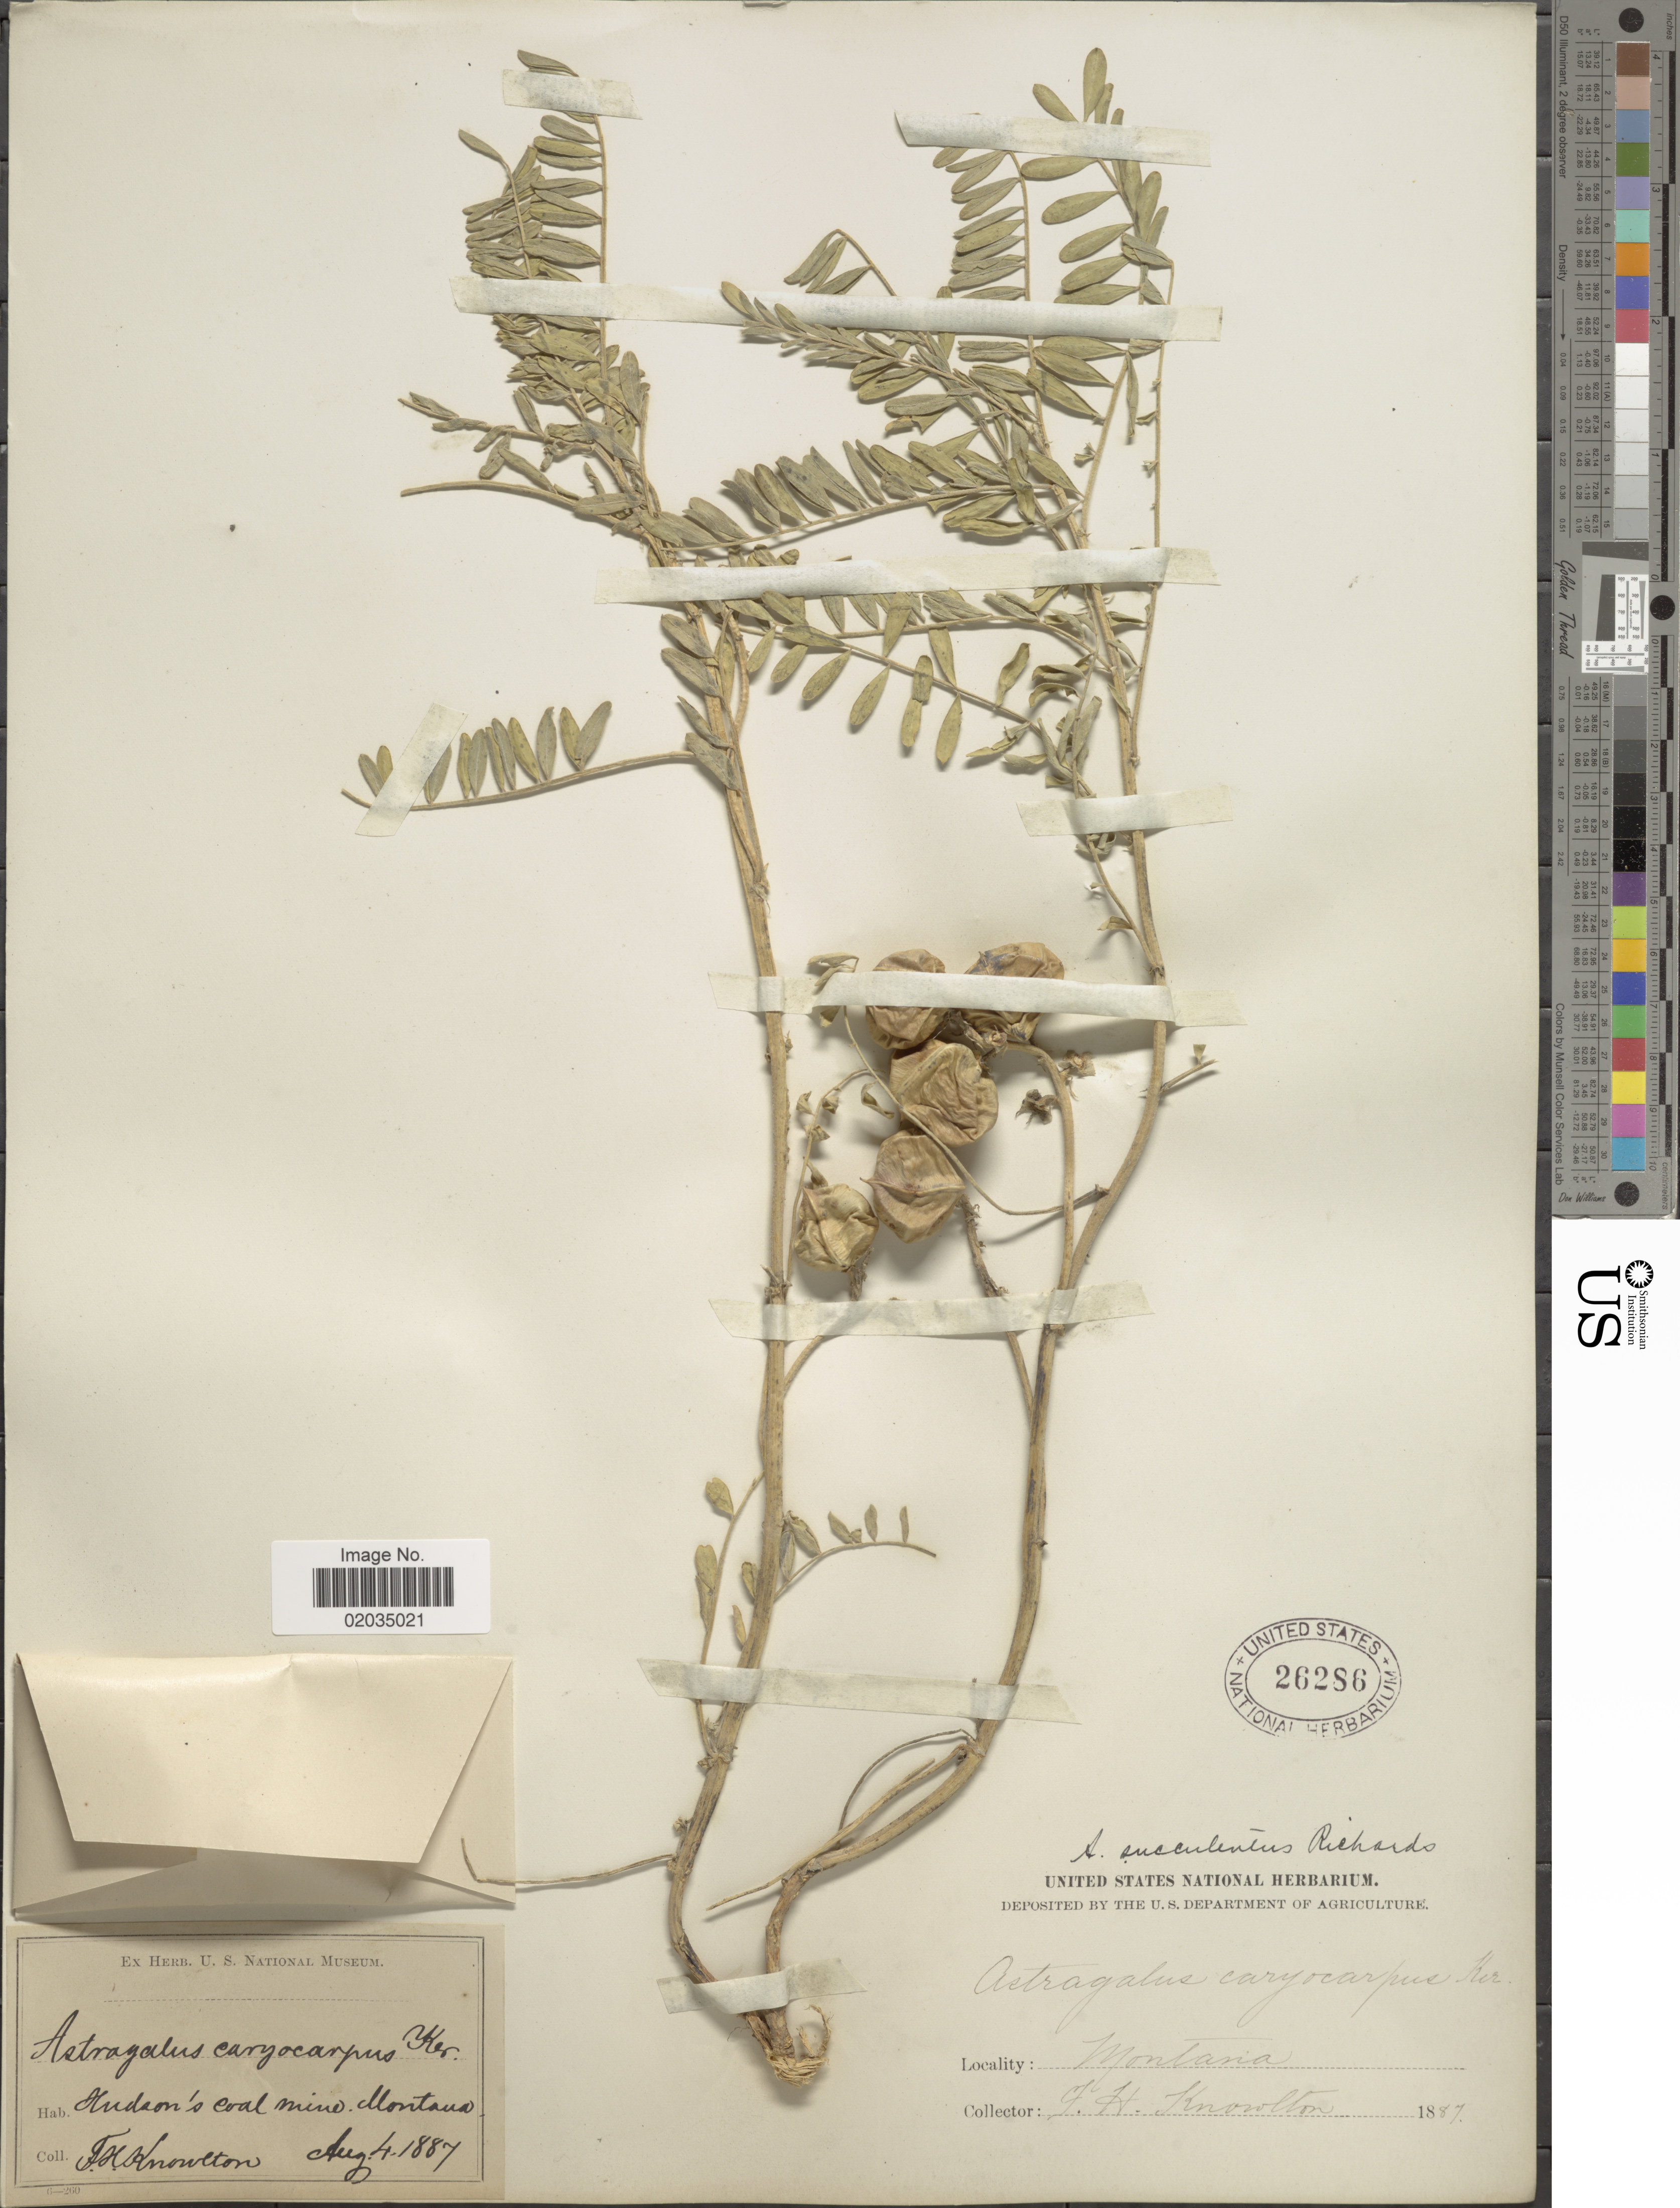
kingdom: Plantae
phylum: Tracheophyta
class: Magnoliopsida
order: Fabales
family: Fabaceae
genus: Astragalus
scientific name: Astragalus succulentus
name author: Richardson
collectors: F. H. Knowlton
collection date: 1887-08-04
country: United States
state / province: Montana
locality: Hudson's coal mine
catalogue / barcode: US 26286